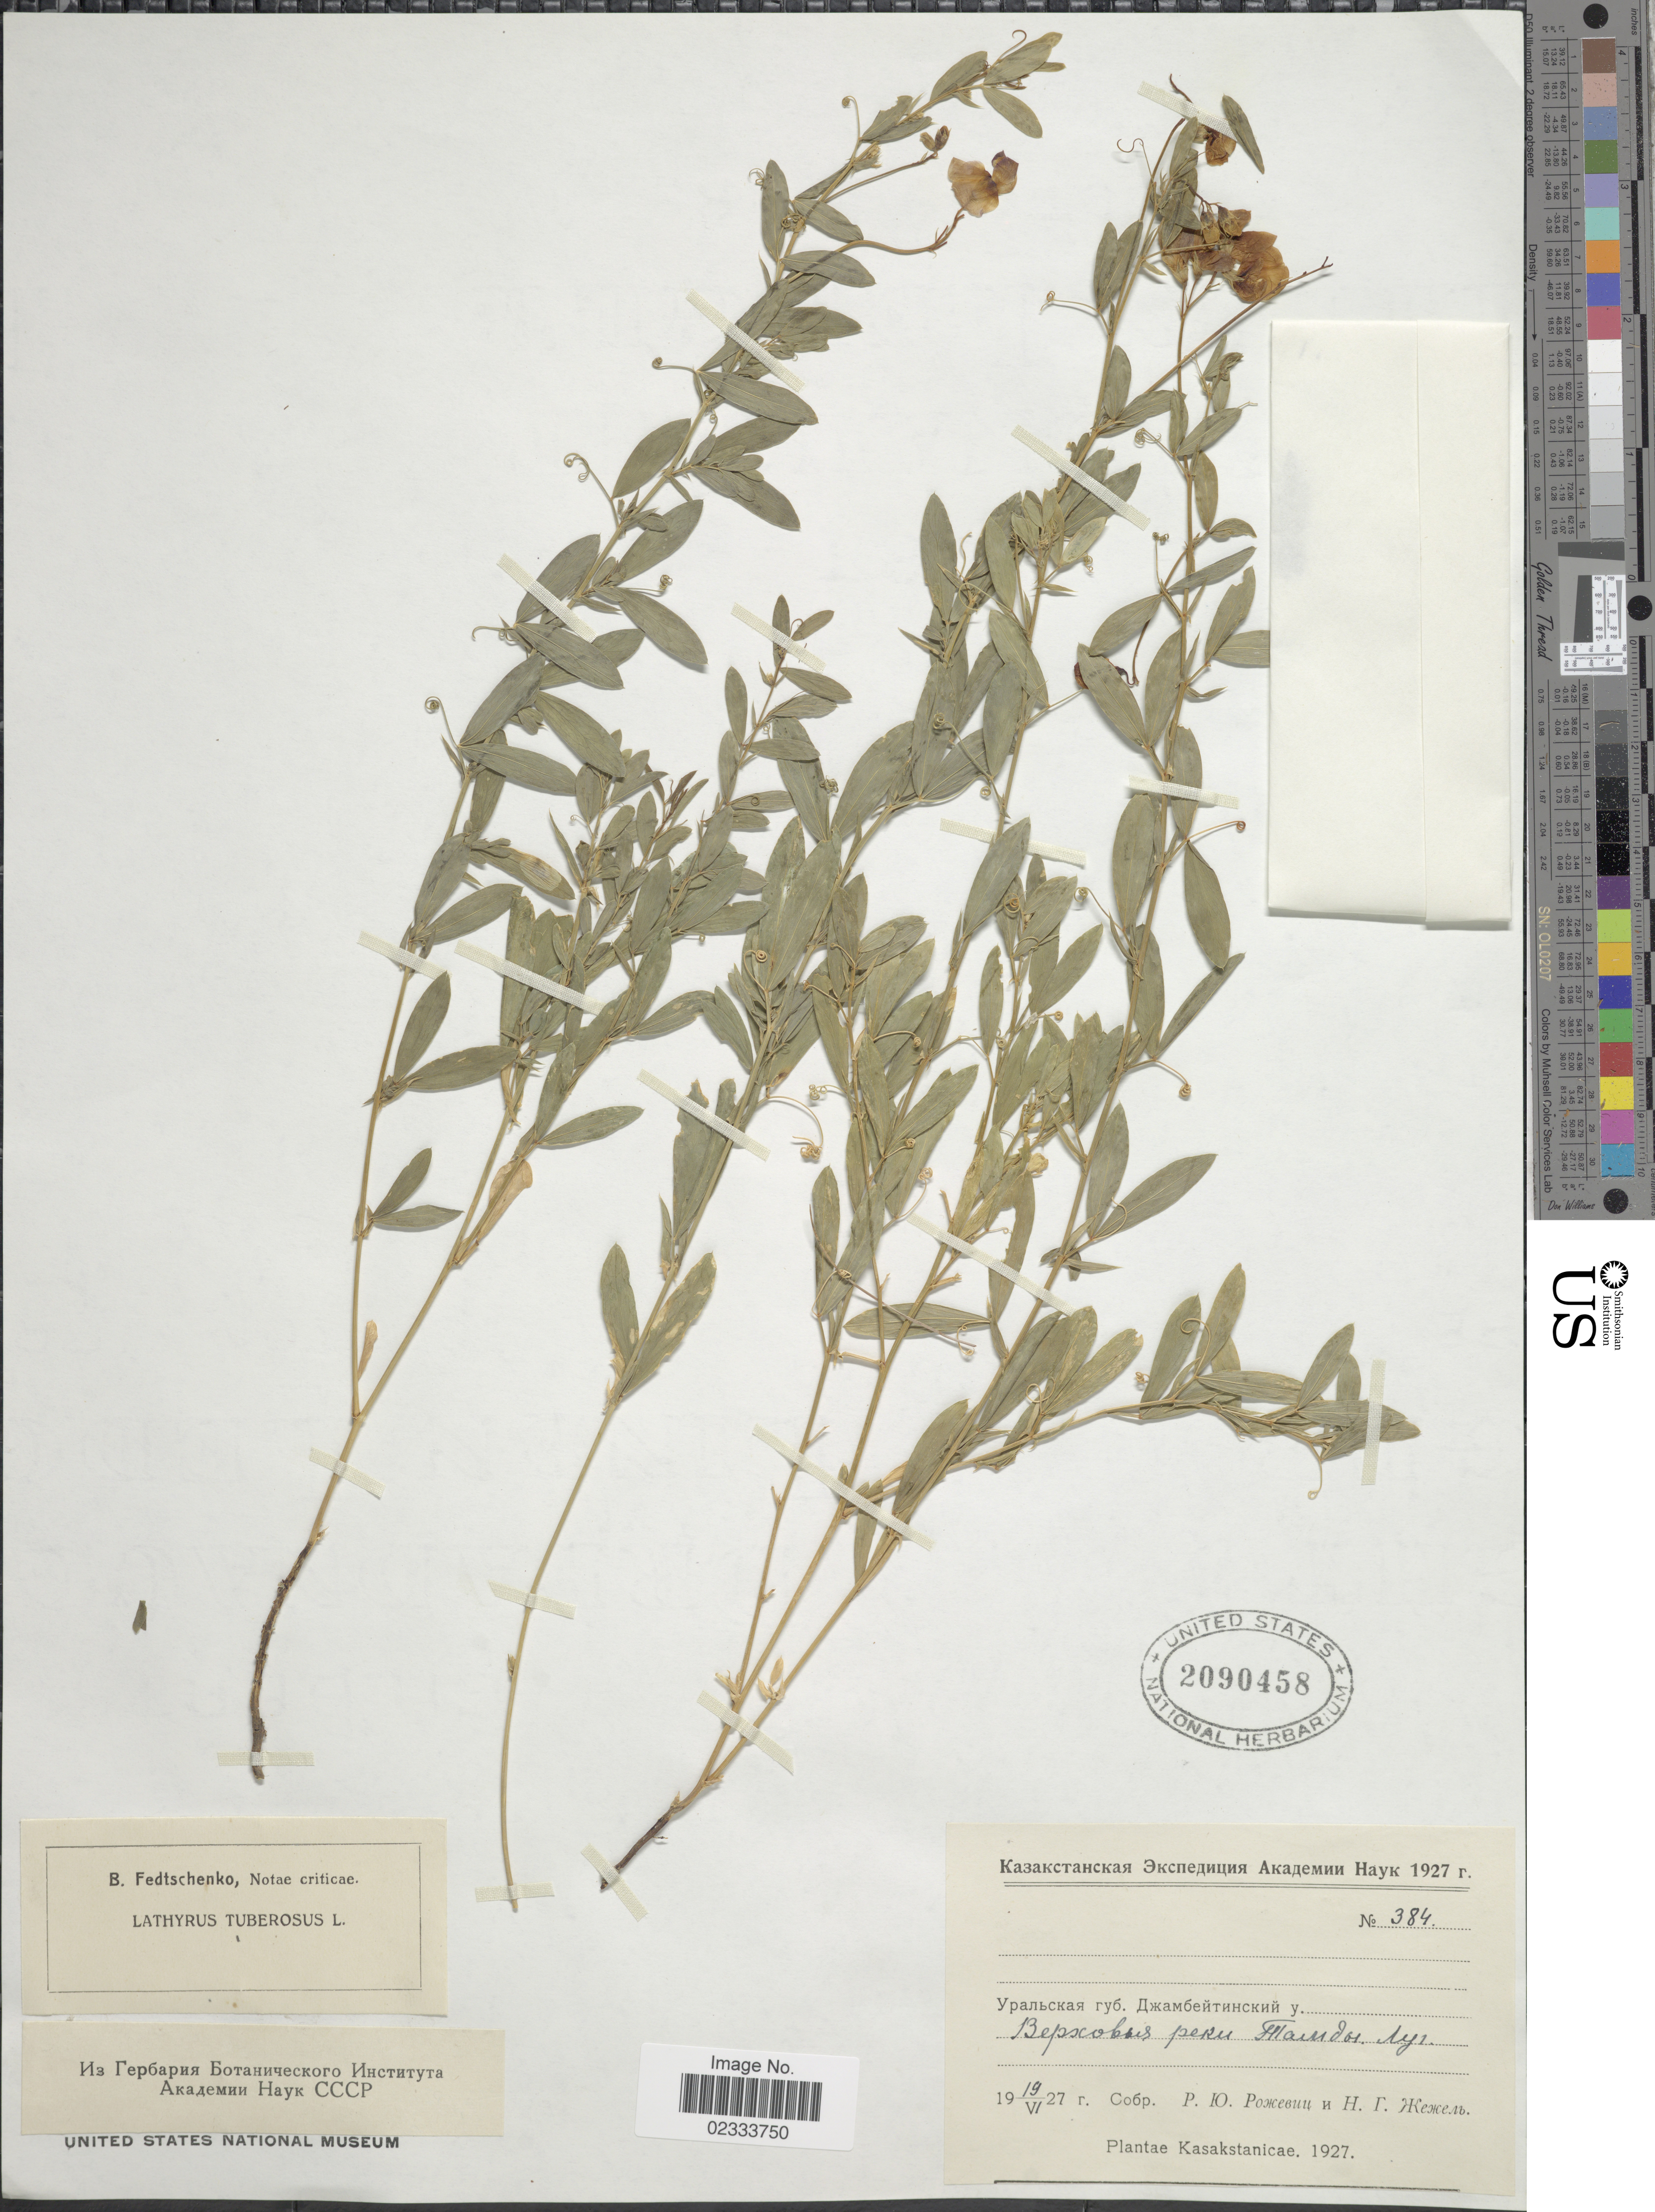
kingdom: Plantae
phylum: Tracheophyta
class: Magnoliopsida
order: Fabales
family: Fabaceae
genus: Lathyrus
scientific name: Lathyrus tuberosus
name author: L.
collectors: R. Rozhevits & N. Zhezhel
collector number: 384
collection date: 1927-06-19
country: Kazakhstan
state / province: West Kazakhstan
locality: River Tamdy.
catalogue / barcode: US 2090458